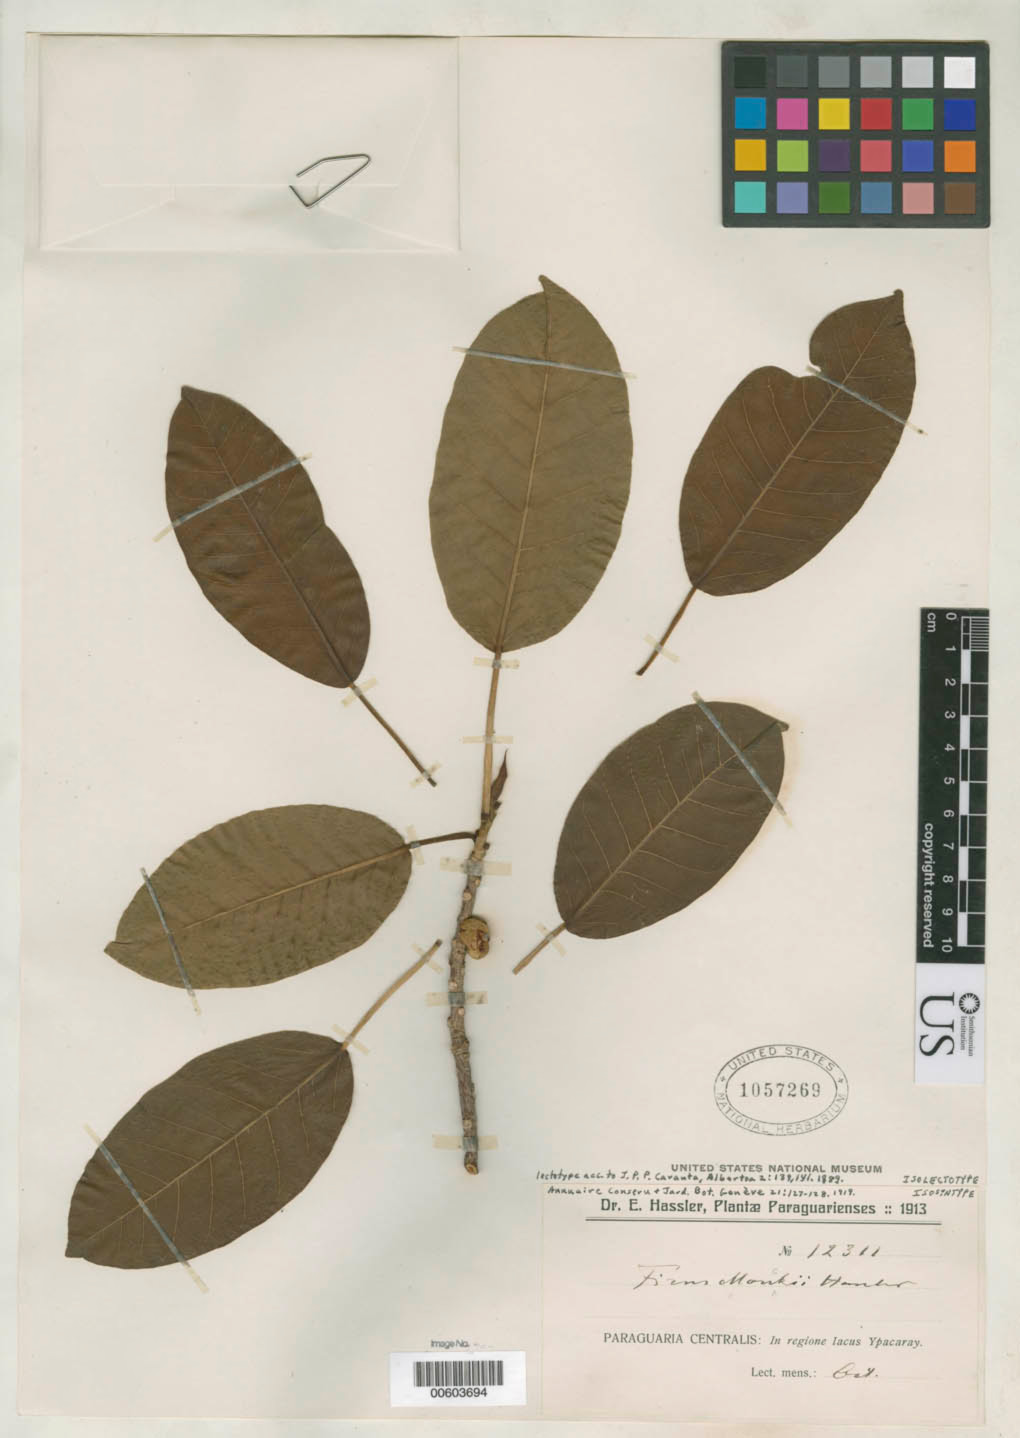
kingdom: Plantae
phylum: Tracheophyta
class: Magnoliopsida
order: Rosales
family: Moraceae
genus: Ficus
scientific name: Ficus monckii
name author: Hassl.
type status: Isolectotype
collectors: E. Hassler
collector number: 12311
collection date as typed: Oct 1913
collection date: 1913-10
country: Paraguay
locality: In regione lacus Ypacaray.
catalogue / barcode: US 1057269